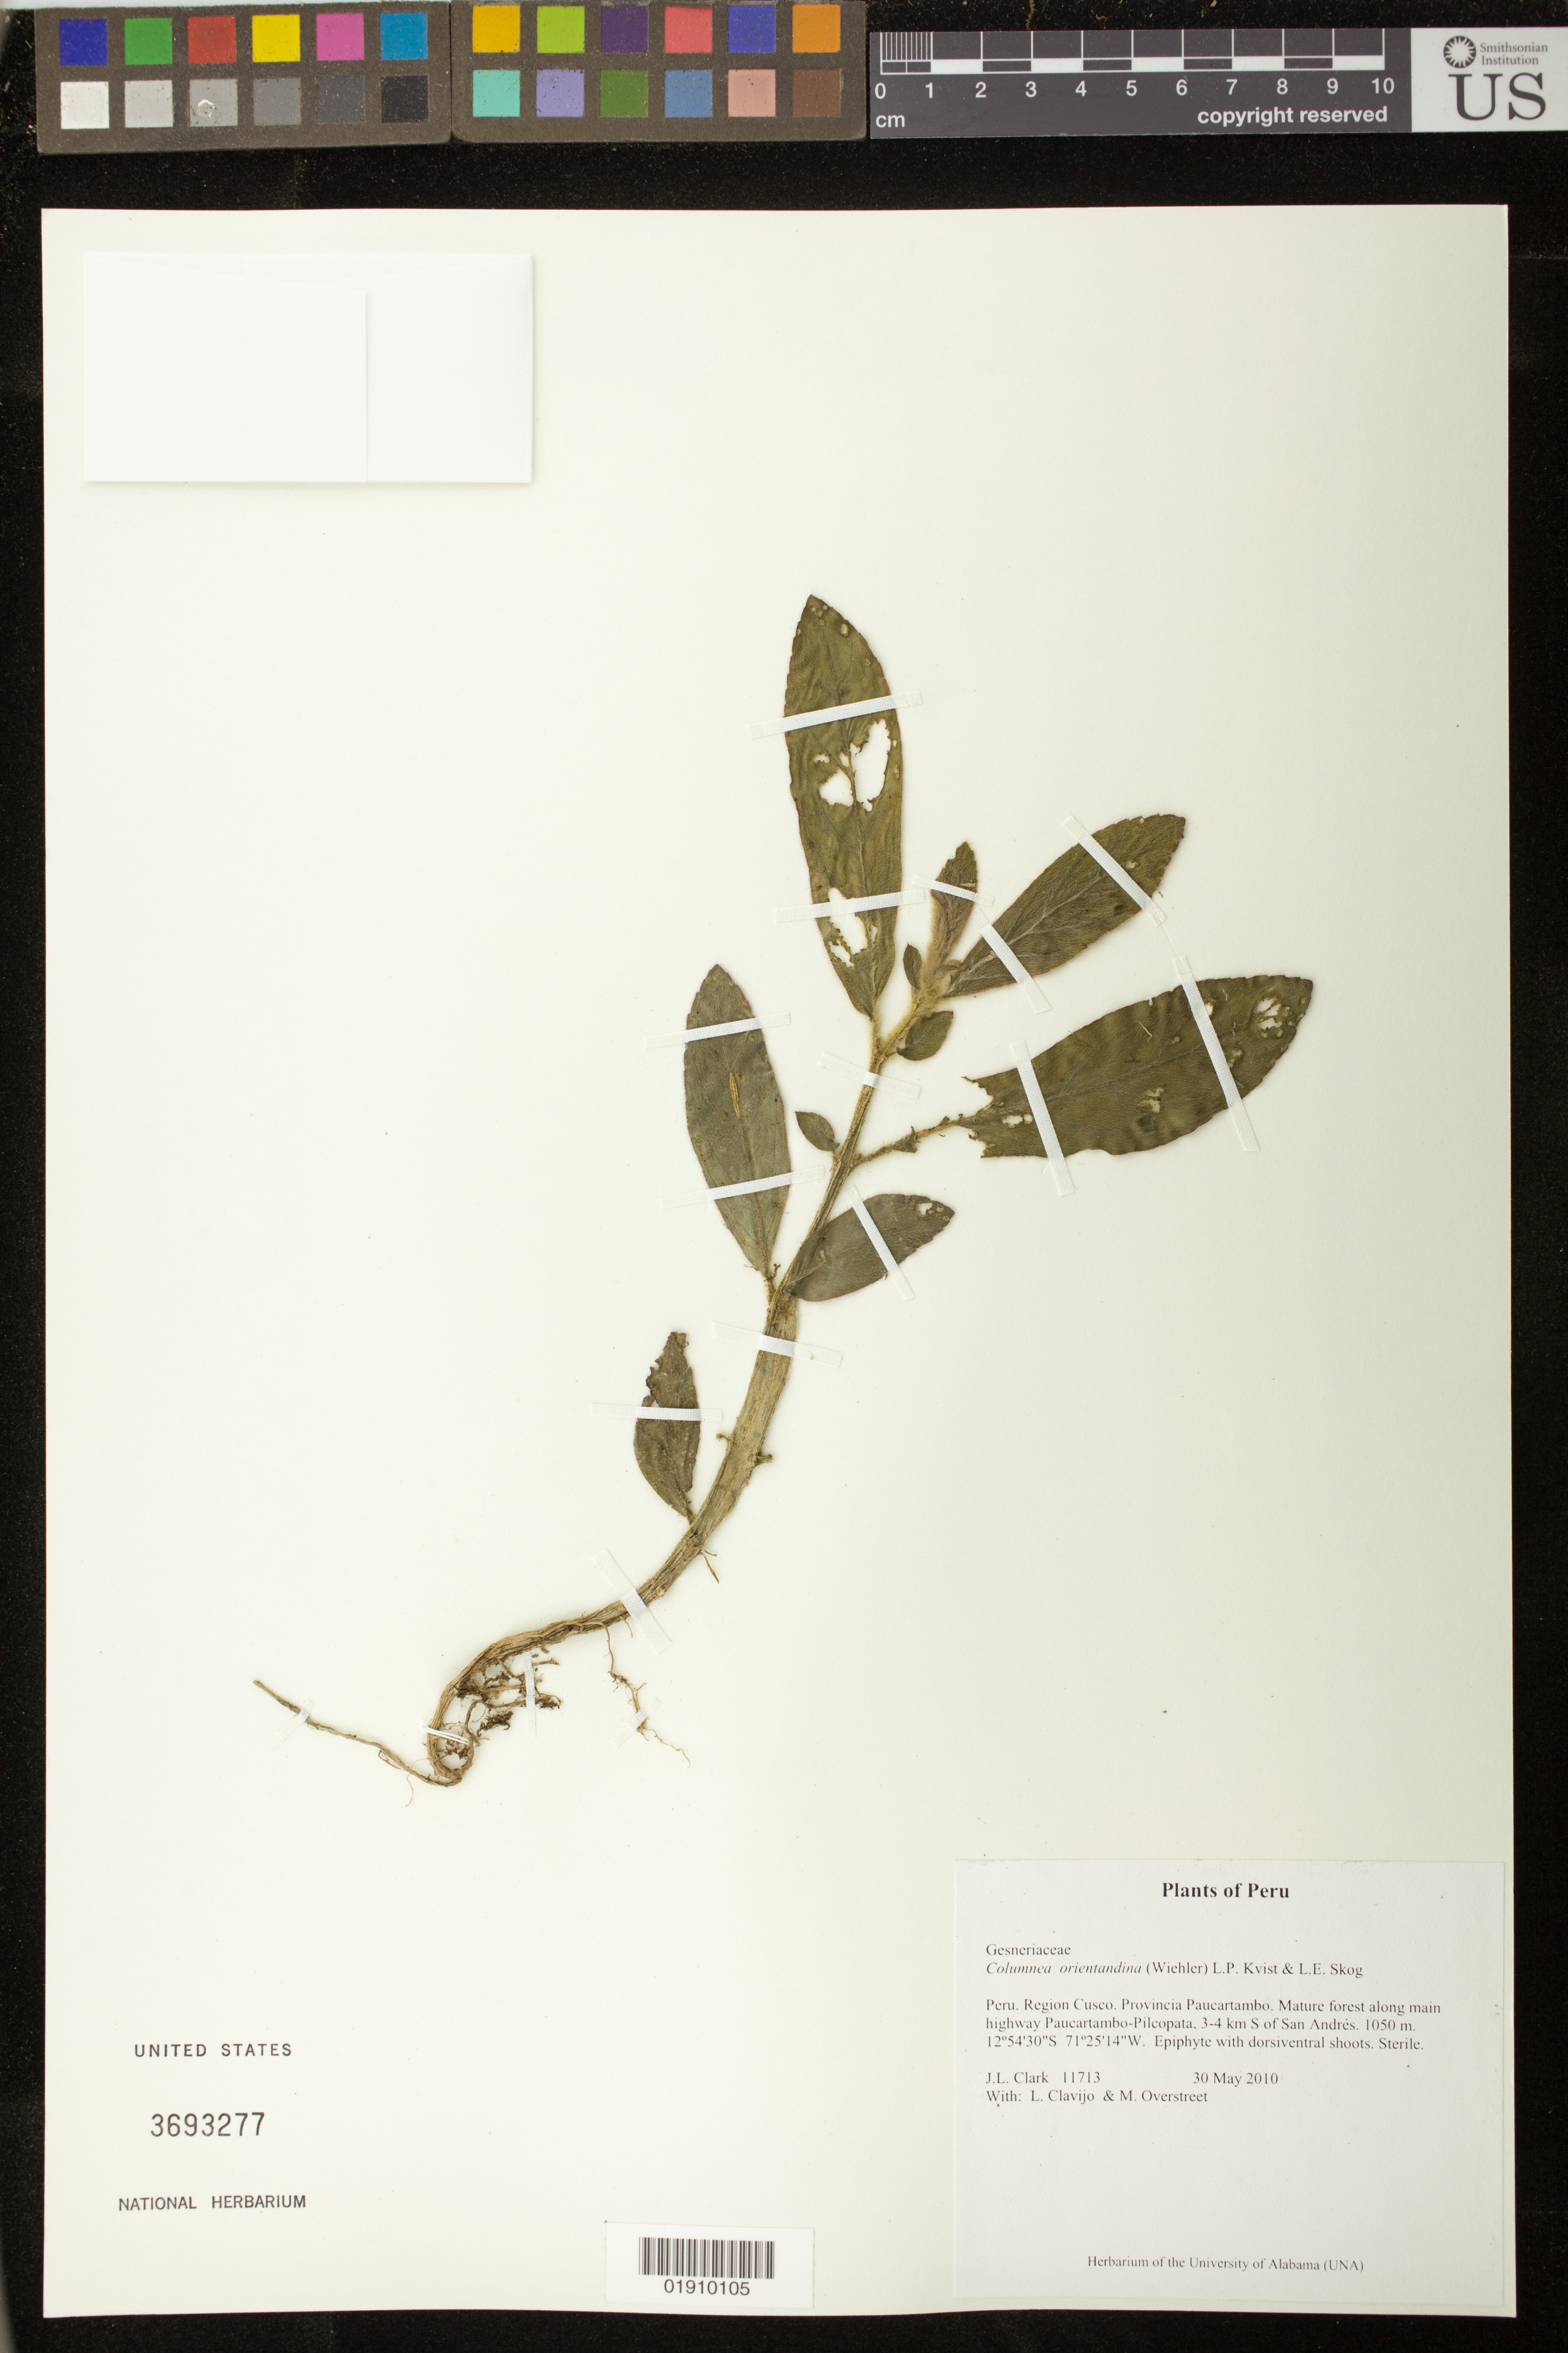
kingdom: Plantae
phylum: Tracheophyta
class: Magnoliopsida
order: Lamiales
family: Gesneriaceae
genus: Columnea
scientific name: Columnea orientandina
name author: (Wiehler) L.P. Kvist & L.E. Skog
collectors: J. L. Clark, L. Clavijo & M. Overstreet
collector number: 11713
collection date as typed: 30 May 2010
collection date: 2010-05-30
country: Peru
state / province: Cusco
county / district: Paucartambo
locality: Mature forest along main highway Paucartambo-Pilcopata, 3-4km S of San Andres.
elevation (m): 1050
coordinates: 12 54 30 S, 71 25 14 W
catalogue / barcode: US 3693277